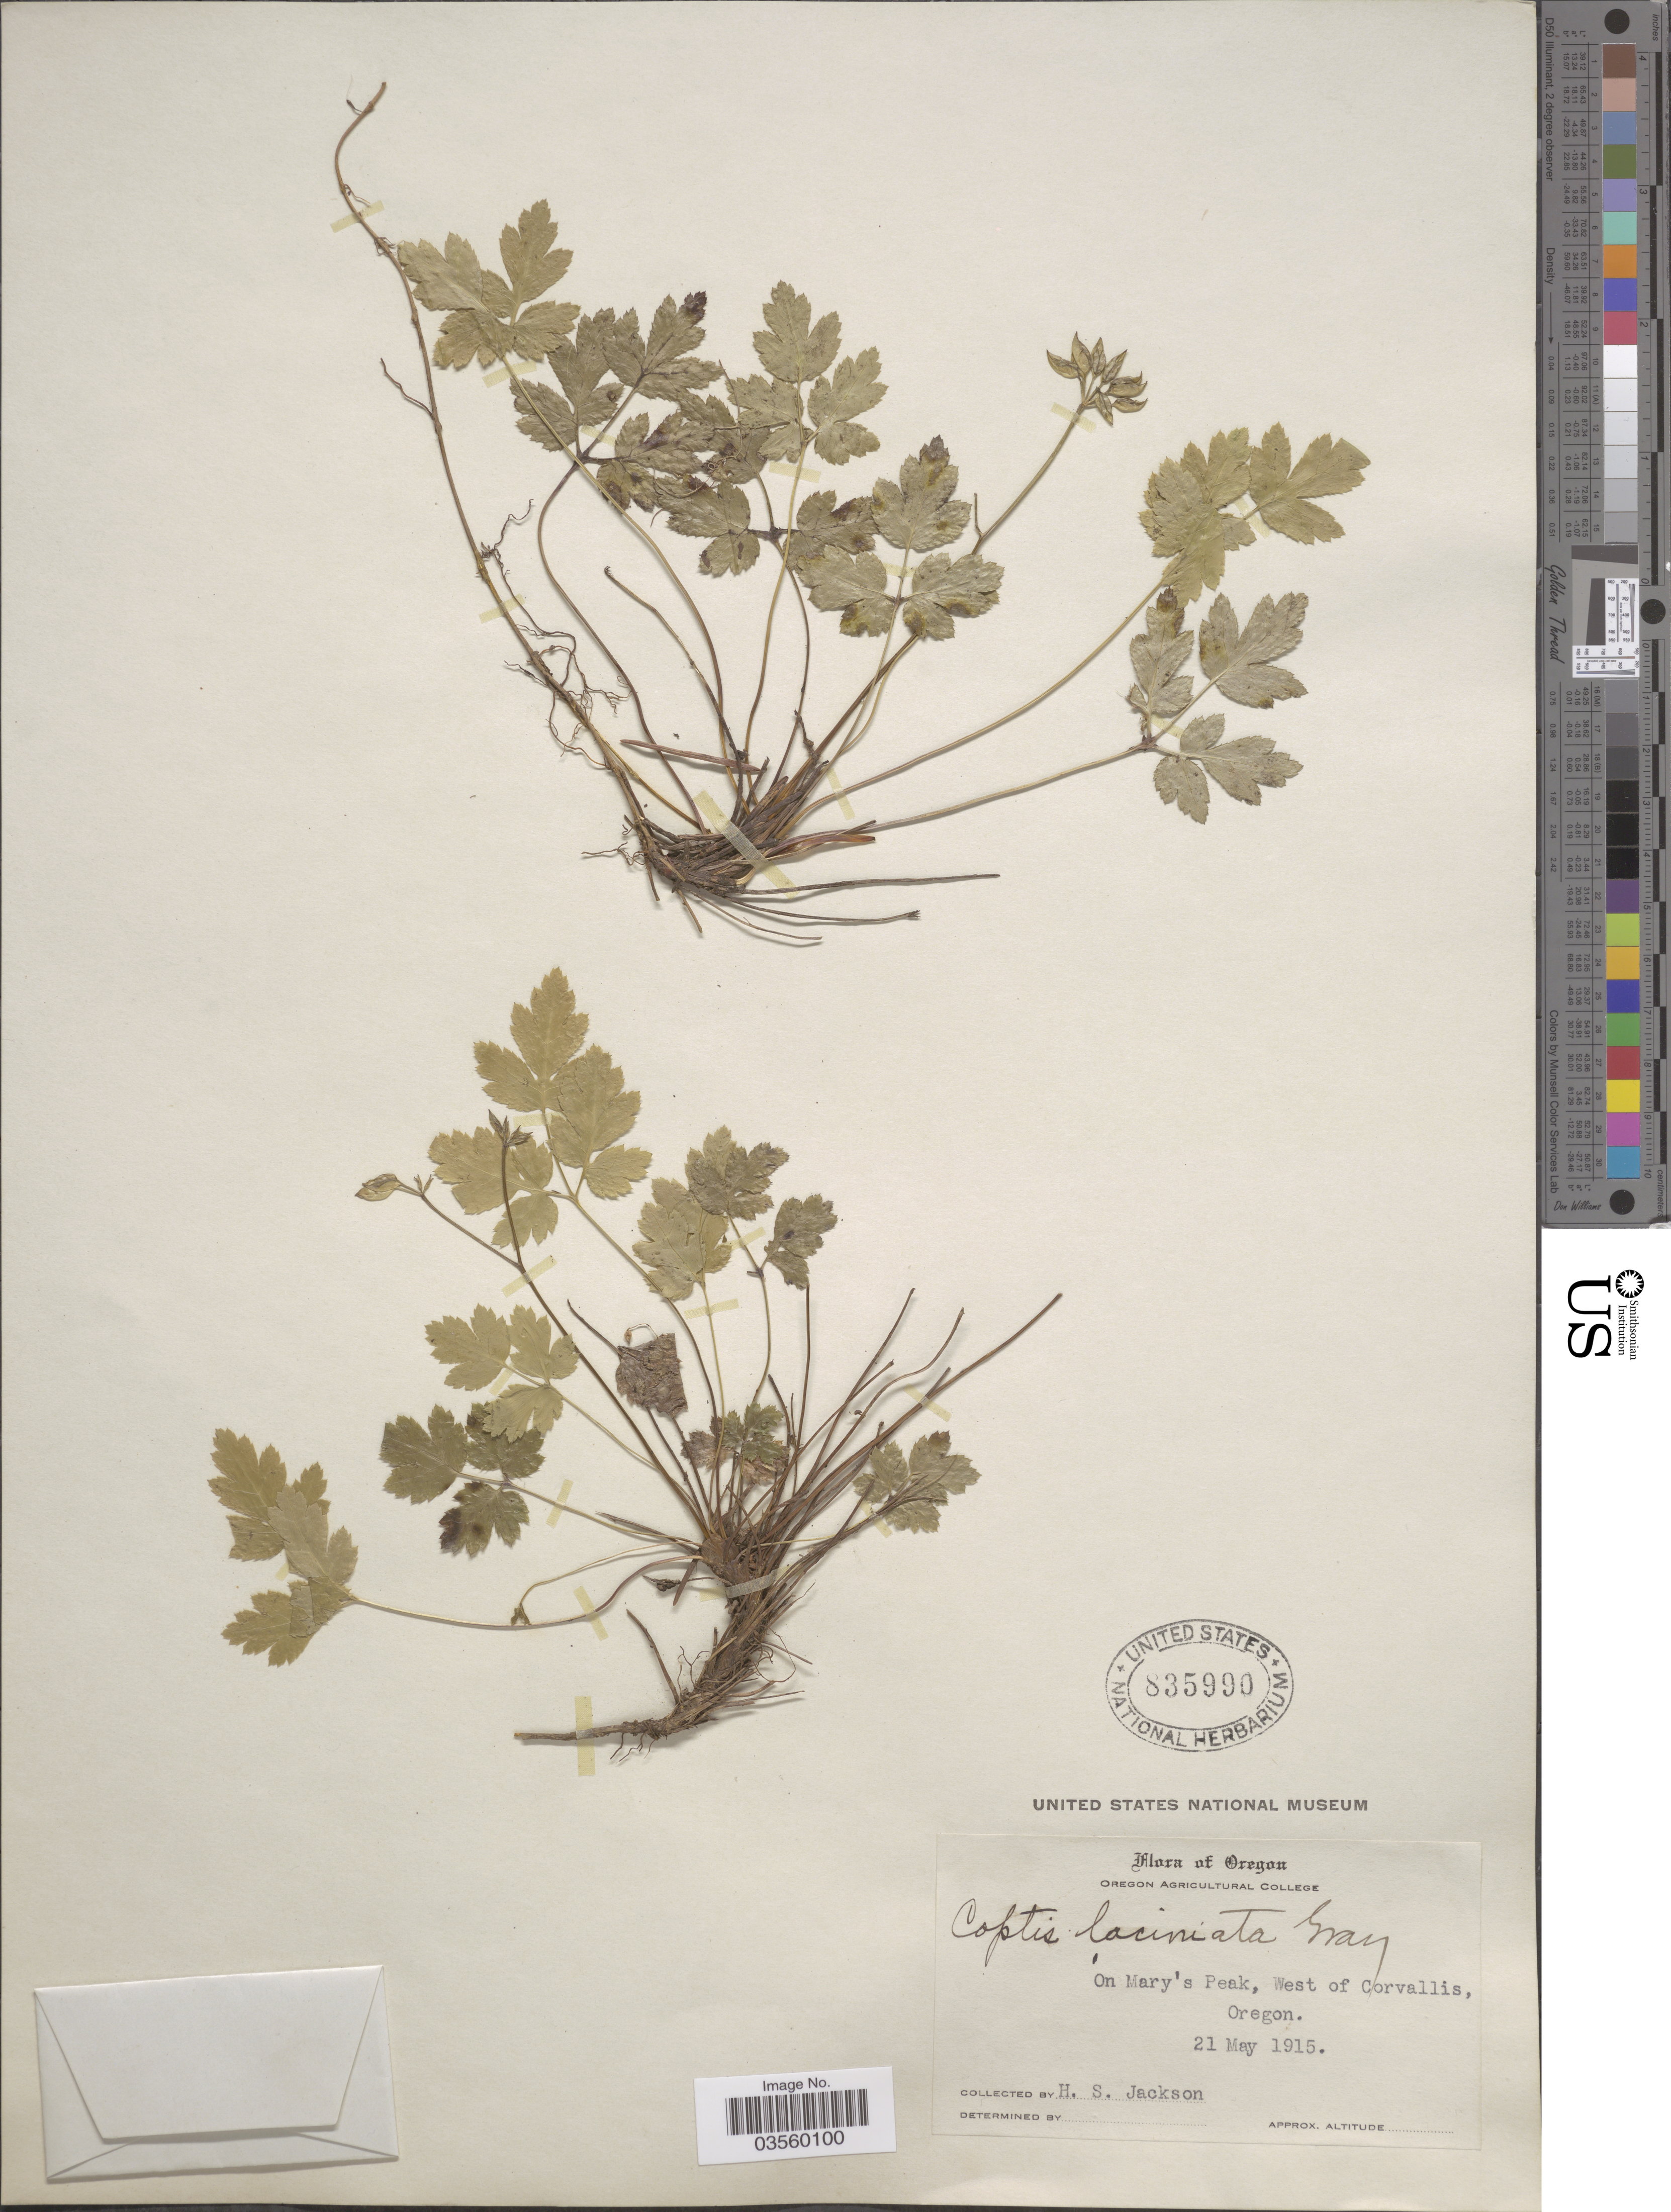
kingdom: Plantae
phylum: Tracheophyta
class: Magnoliopsida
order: Ranunculales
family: Ranunculaceae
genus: Coptis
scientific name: Coptis laciniata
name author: A. Gray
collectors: H. Jackson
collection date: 1915-05-21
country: United States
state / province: Oregon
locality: On Mary's Peak, West of Corvallis.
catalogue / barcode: US 835990